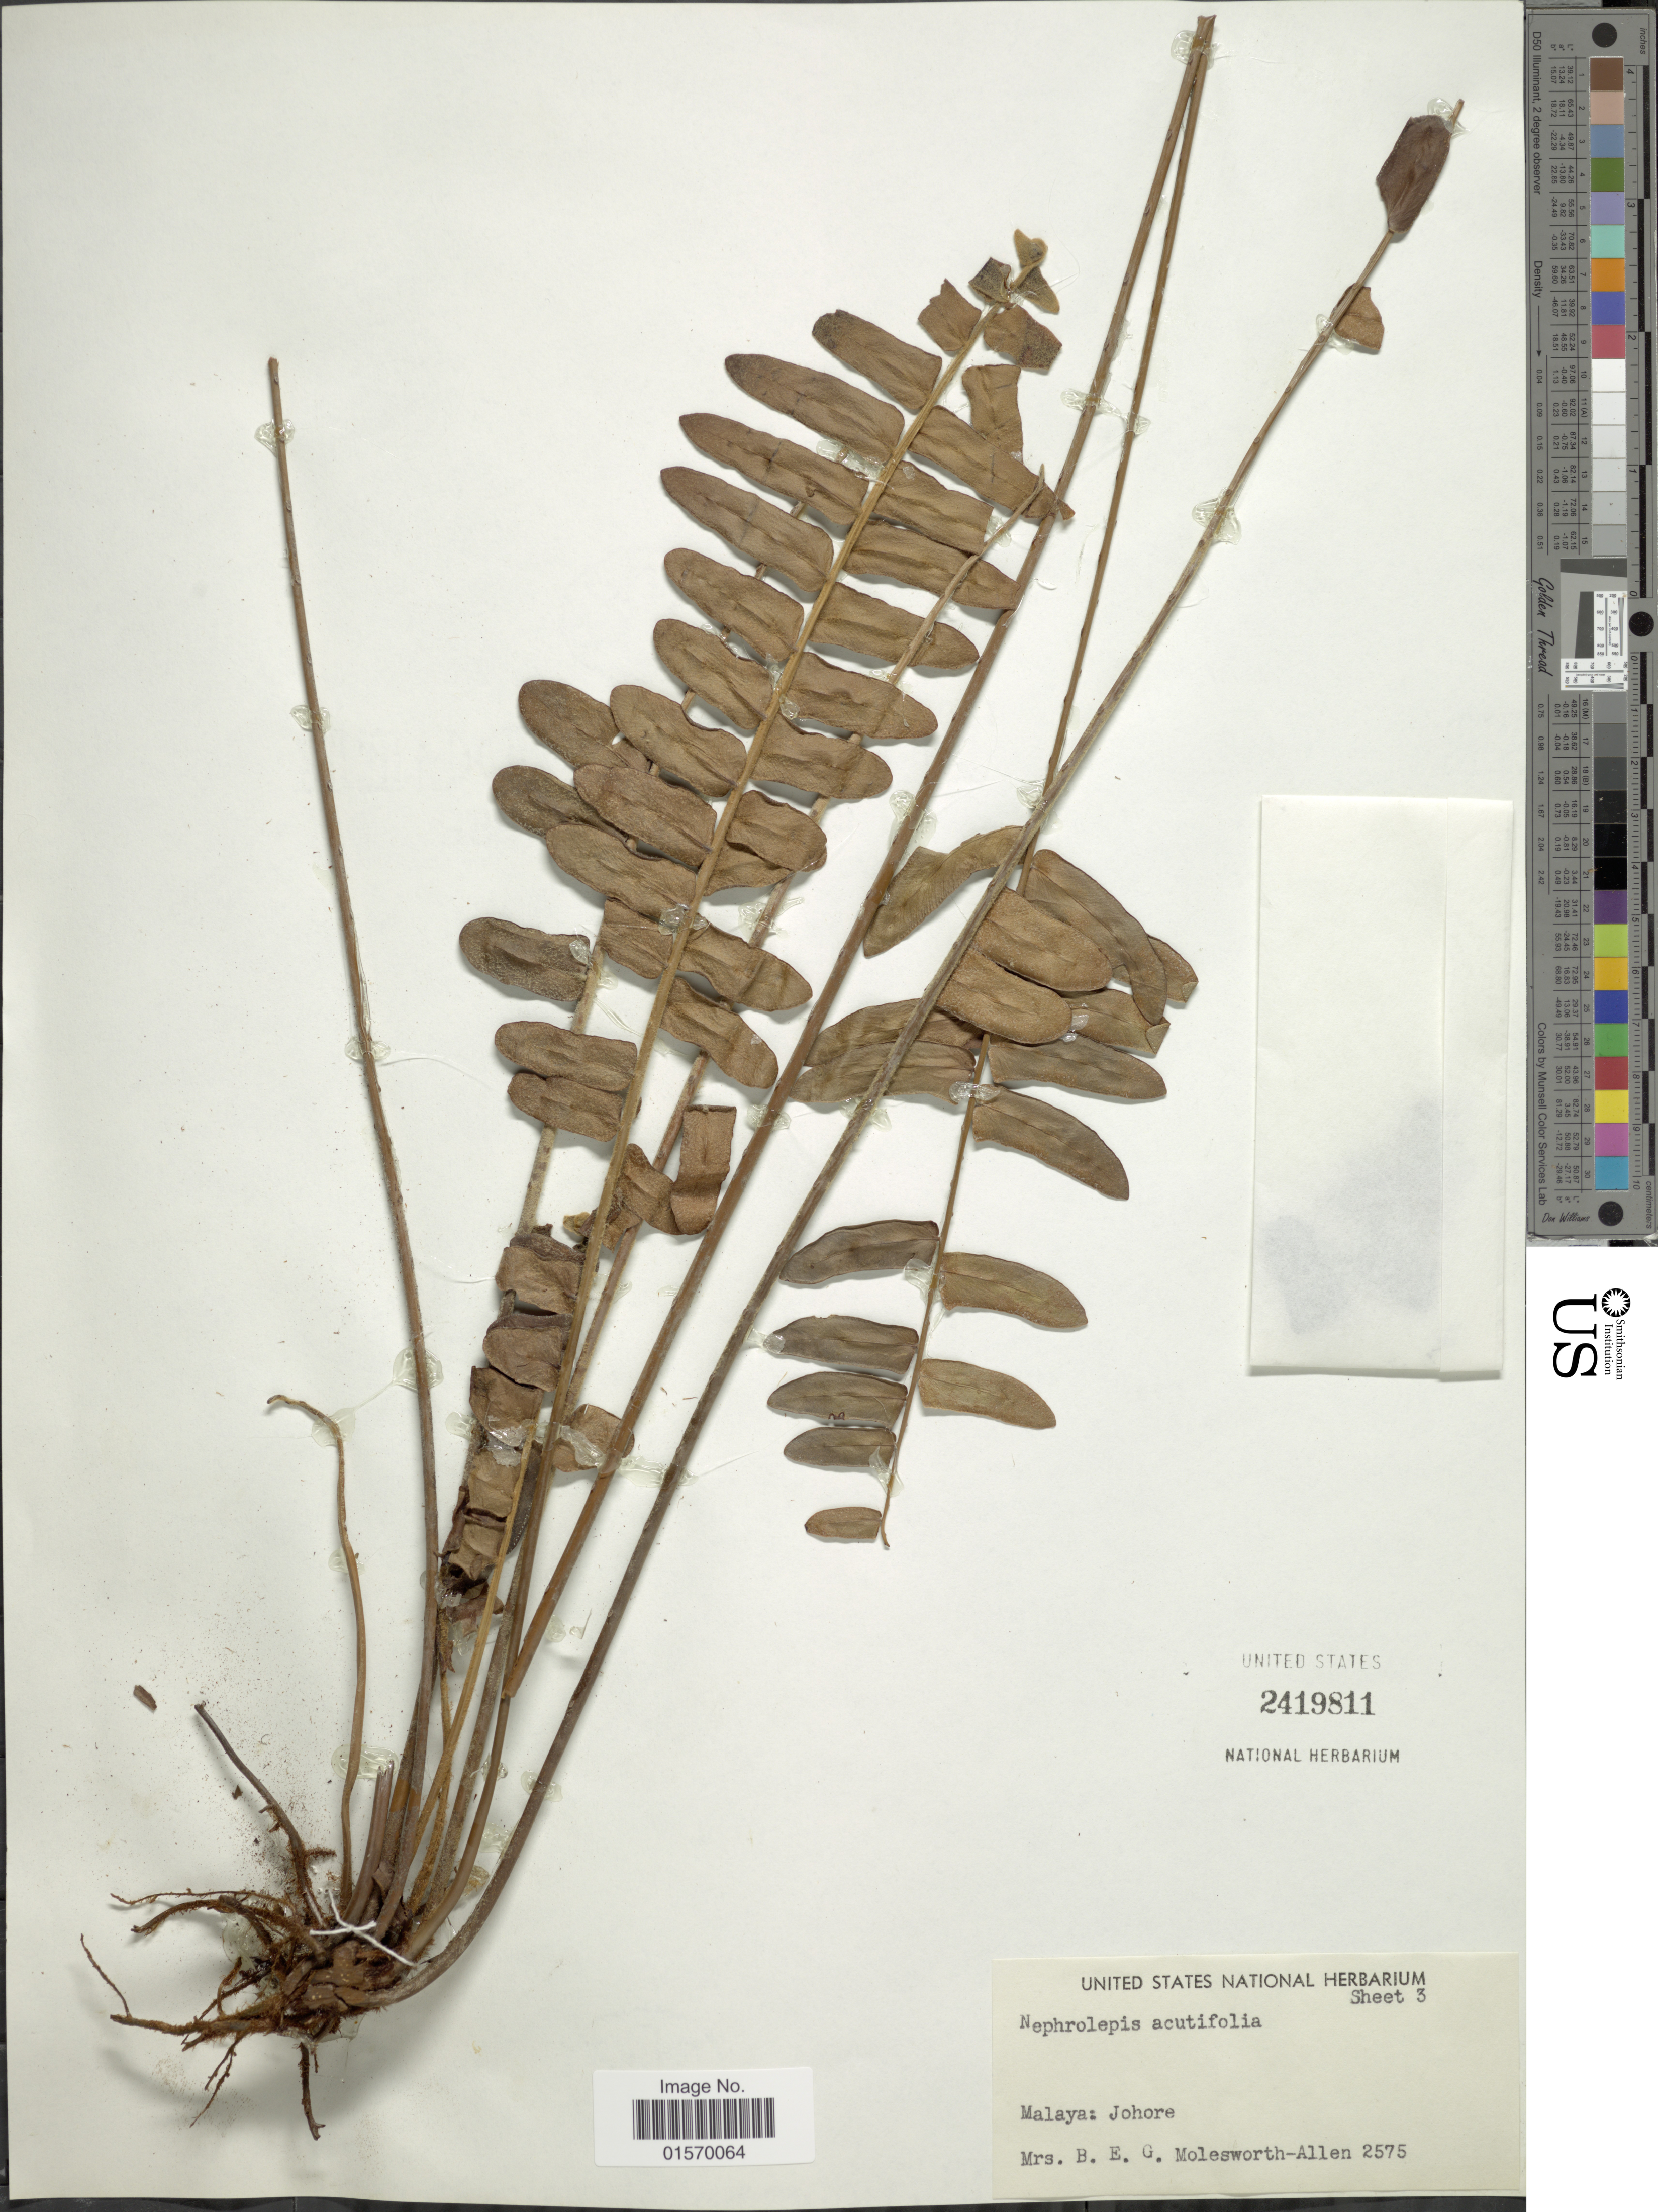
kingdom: Plantae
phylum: Tracheophyta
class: Polypodiopsida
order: Polypodiales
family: Nephrolepidaceae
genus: Nephrolepis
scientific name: Nephrolepis acutifolia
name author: (Desv.) Chr.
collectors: B. E. G. Molesworth-Allen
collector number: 2575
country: Malaysia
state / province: Johor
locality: Malaya: Johore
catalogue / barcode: US 2419811